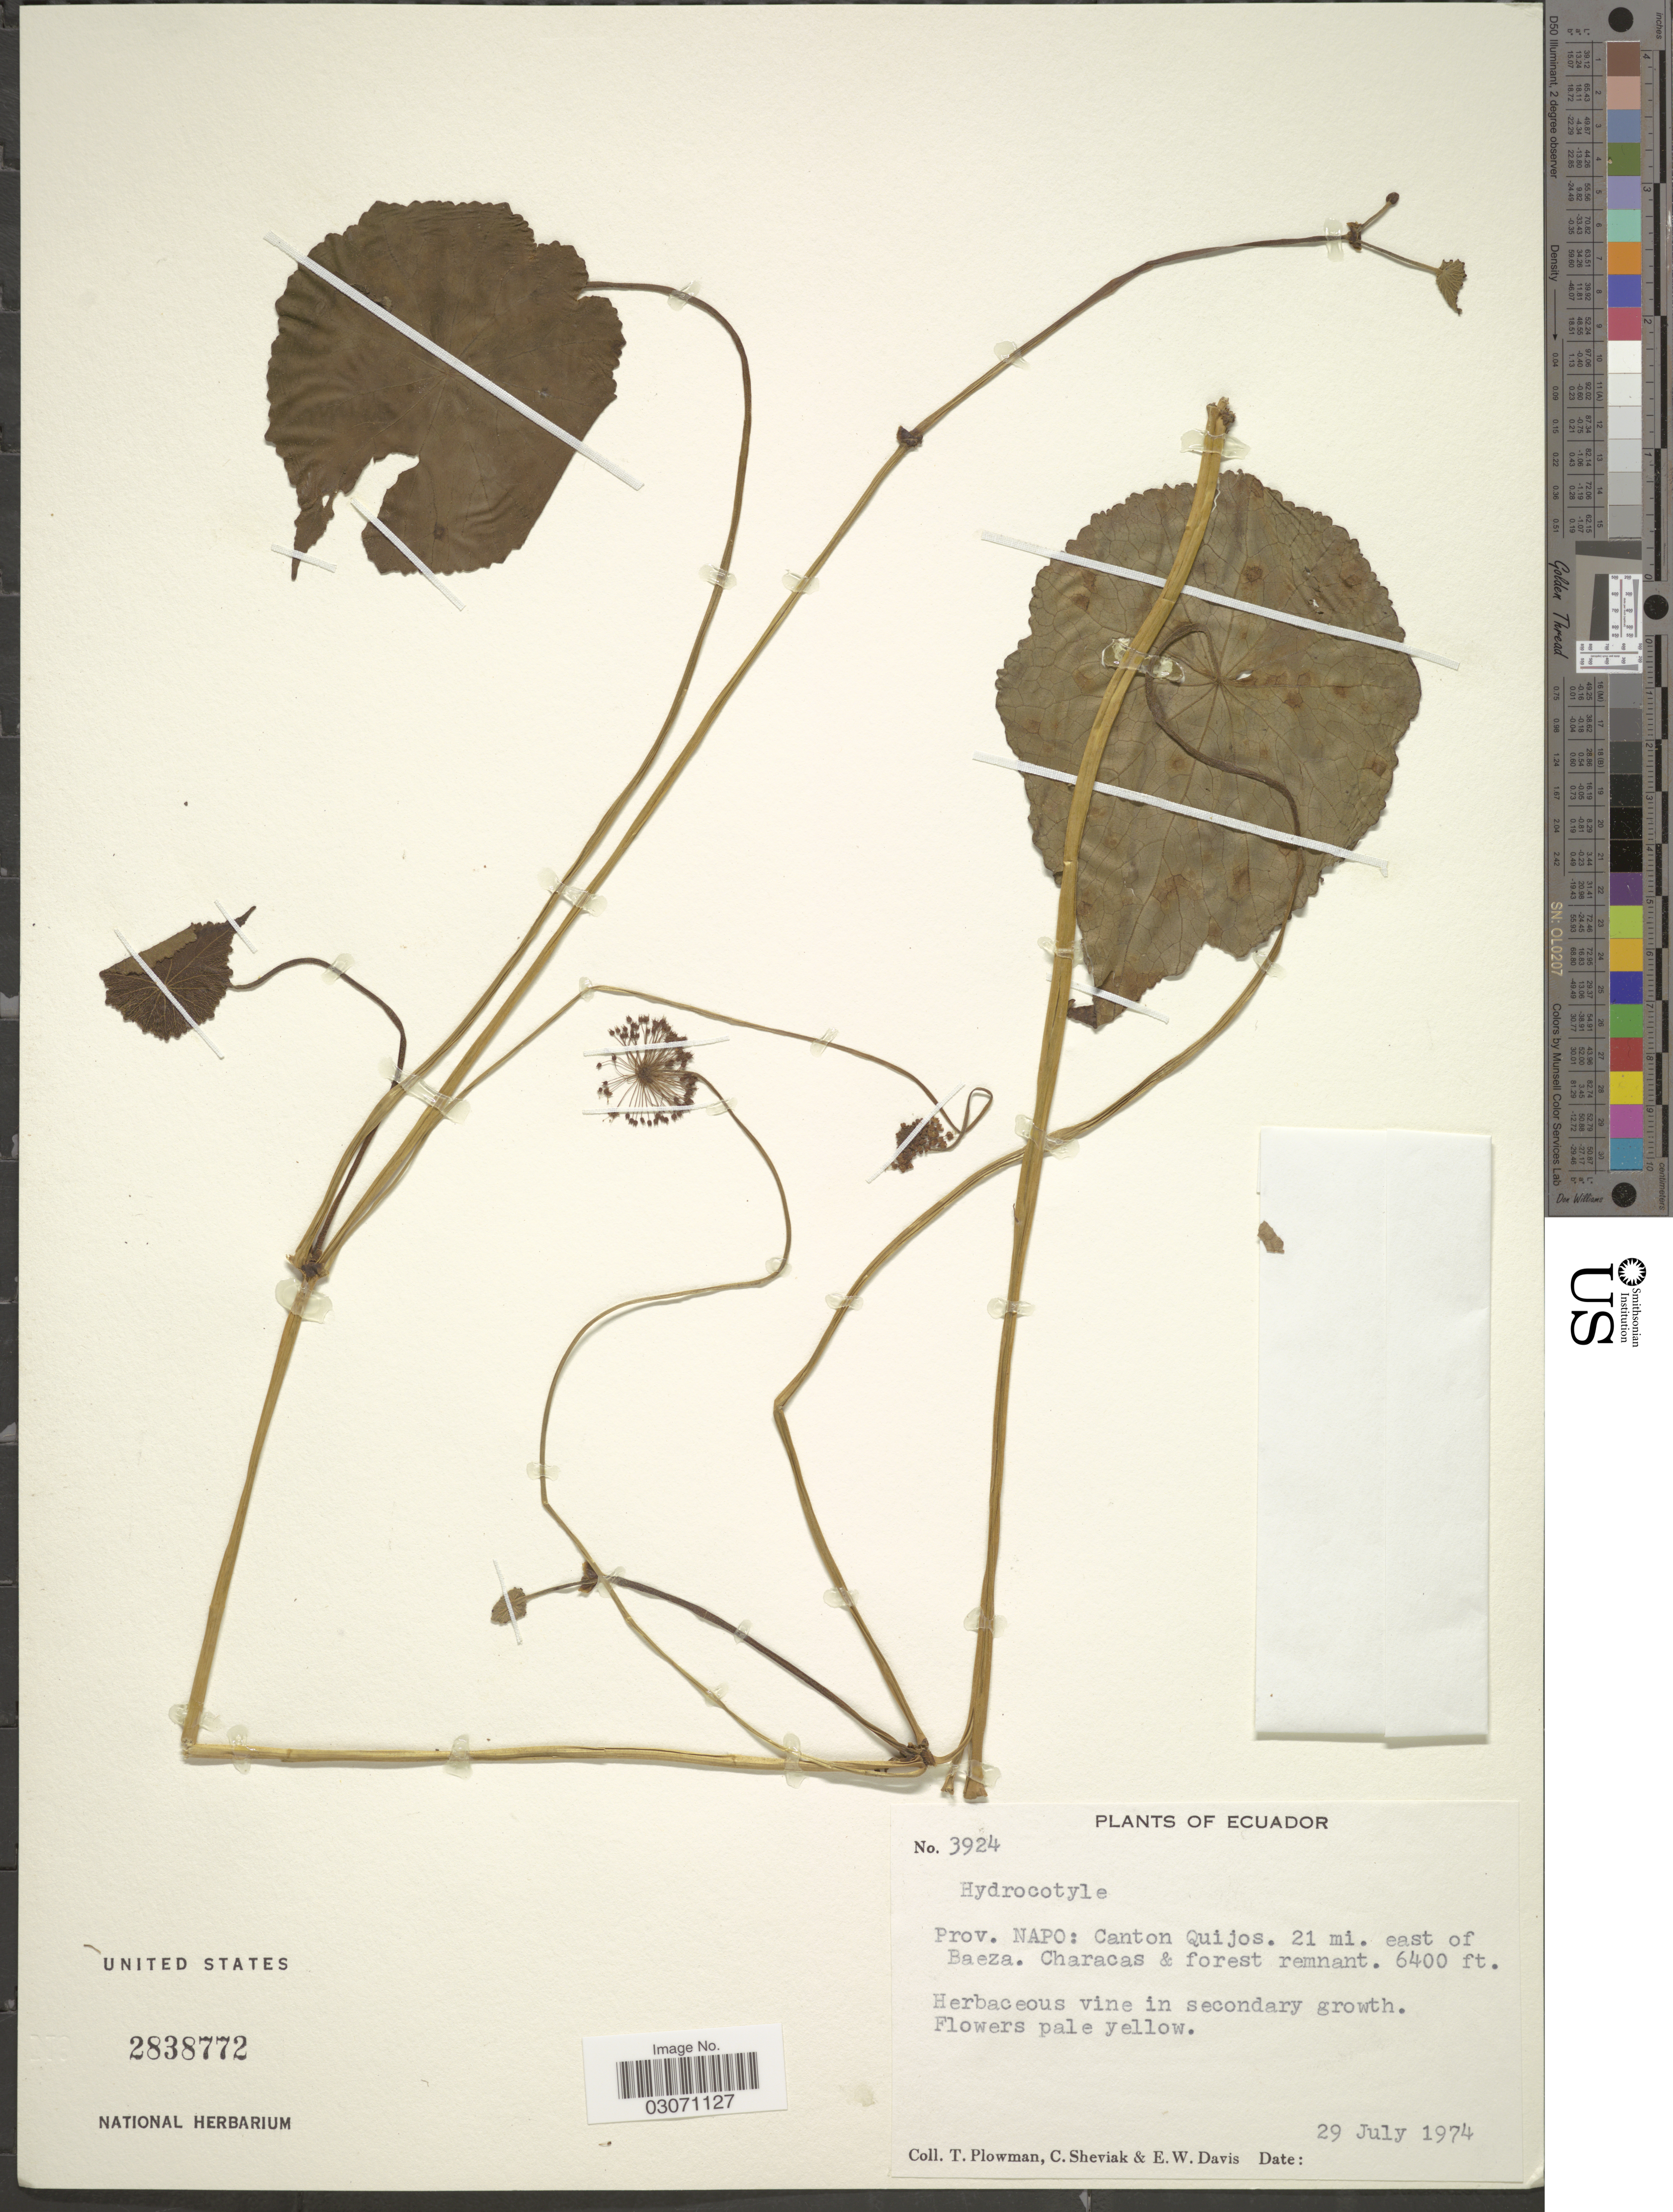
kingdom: Plantae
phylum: Tracheophyta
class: Magnoliopsida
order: Apiales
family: Araliaceae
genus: Hydrocotyle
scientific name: Hydrocotyle longipes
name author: Mathias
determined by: Mendoza, M.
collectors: T. Plowman, C. J. Sheviak & E. W. Davis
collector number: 3924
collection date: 1974-07-29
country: Ecuador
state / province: Napo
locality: Prov. Napo: Camton Quijos, 21 mi. east of Baeza, Characas & forest remnant.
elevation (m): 1951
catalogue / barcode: US 2838772